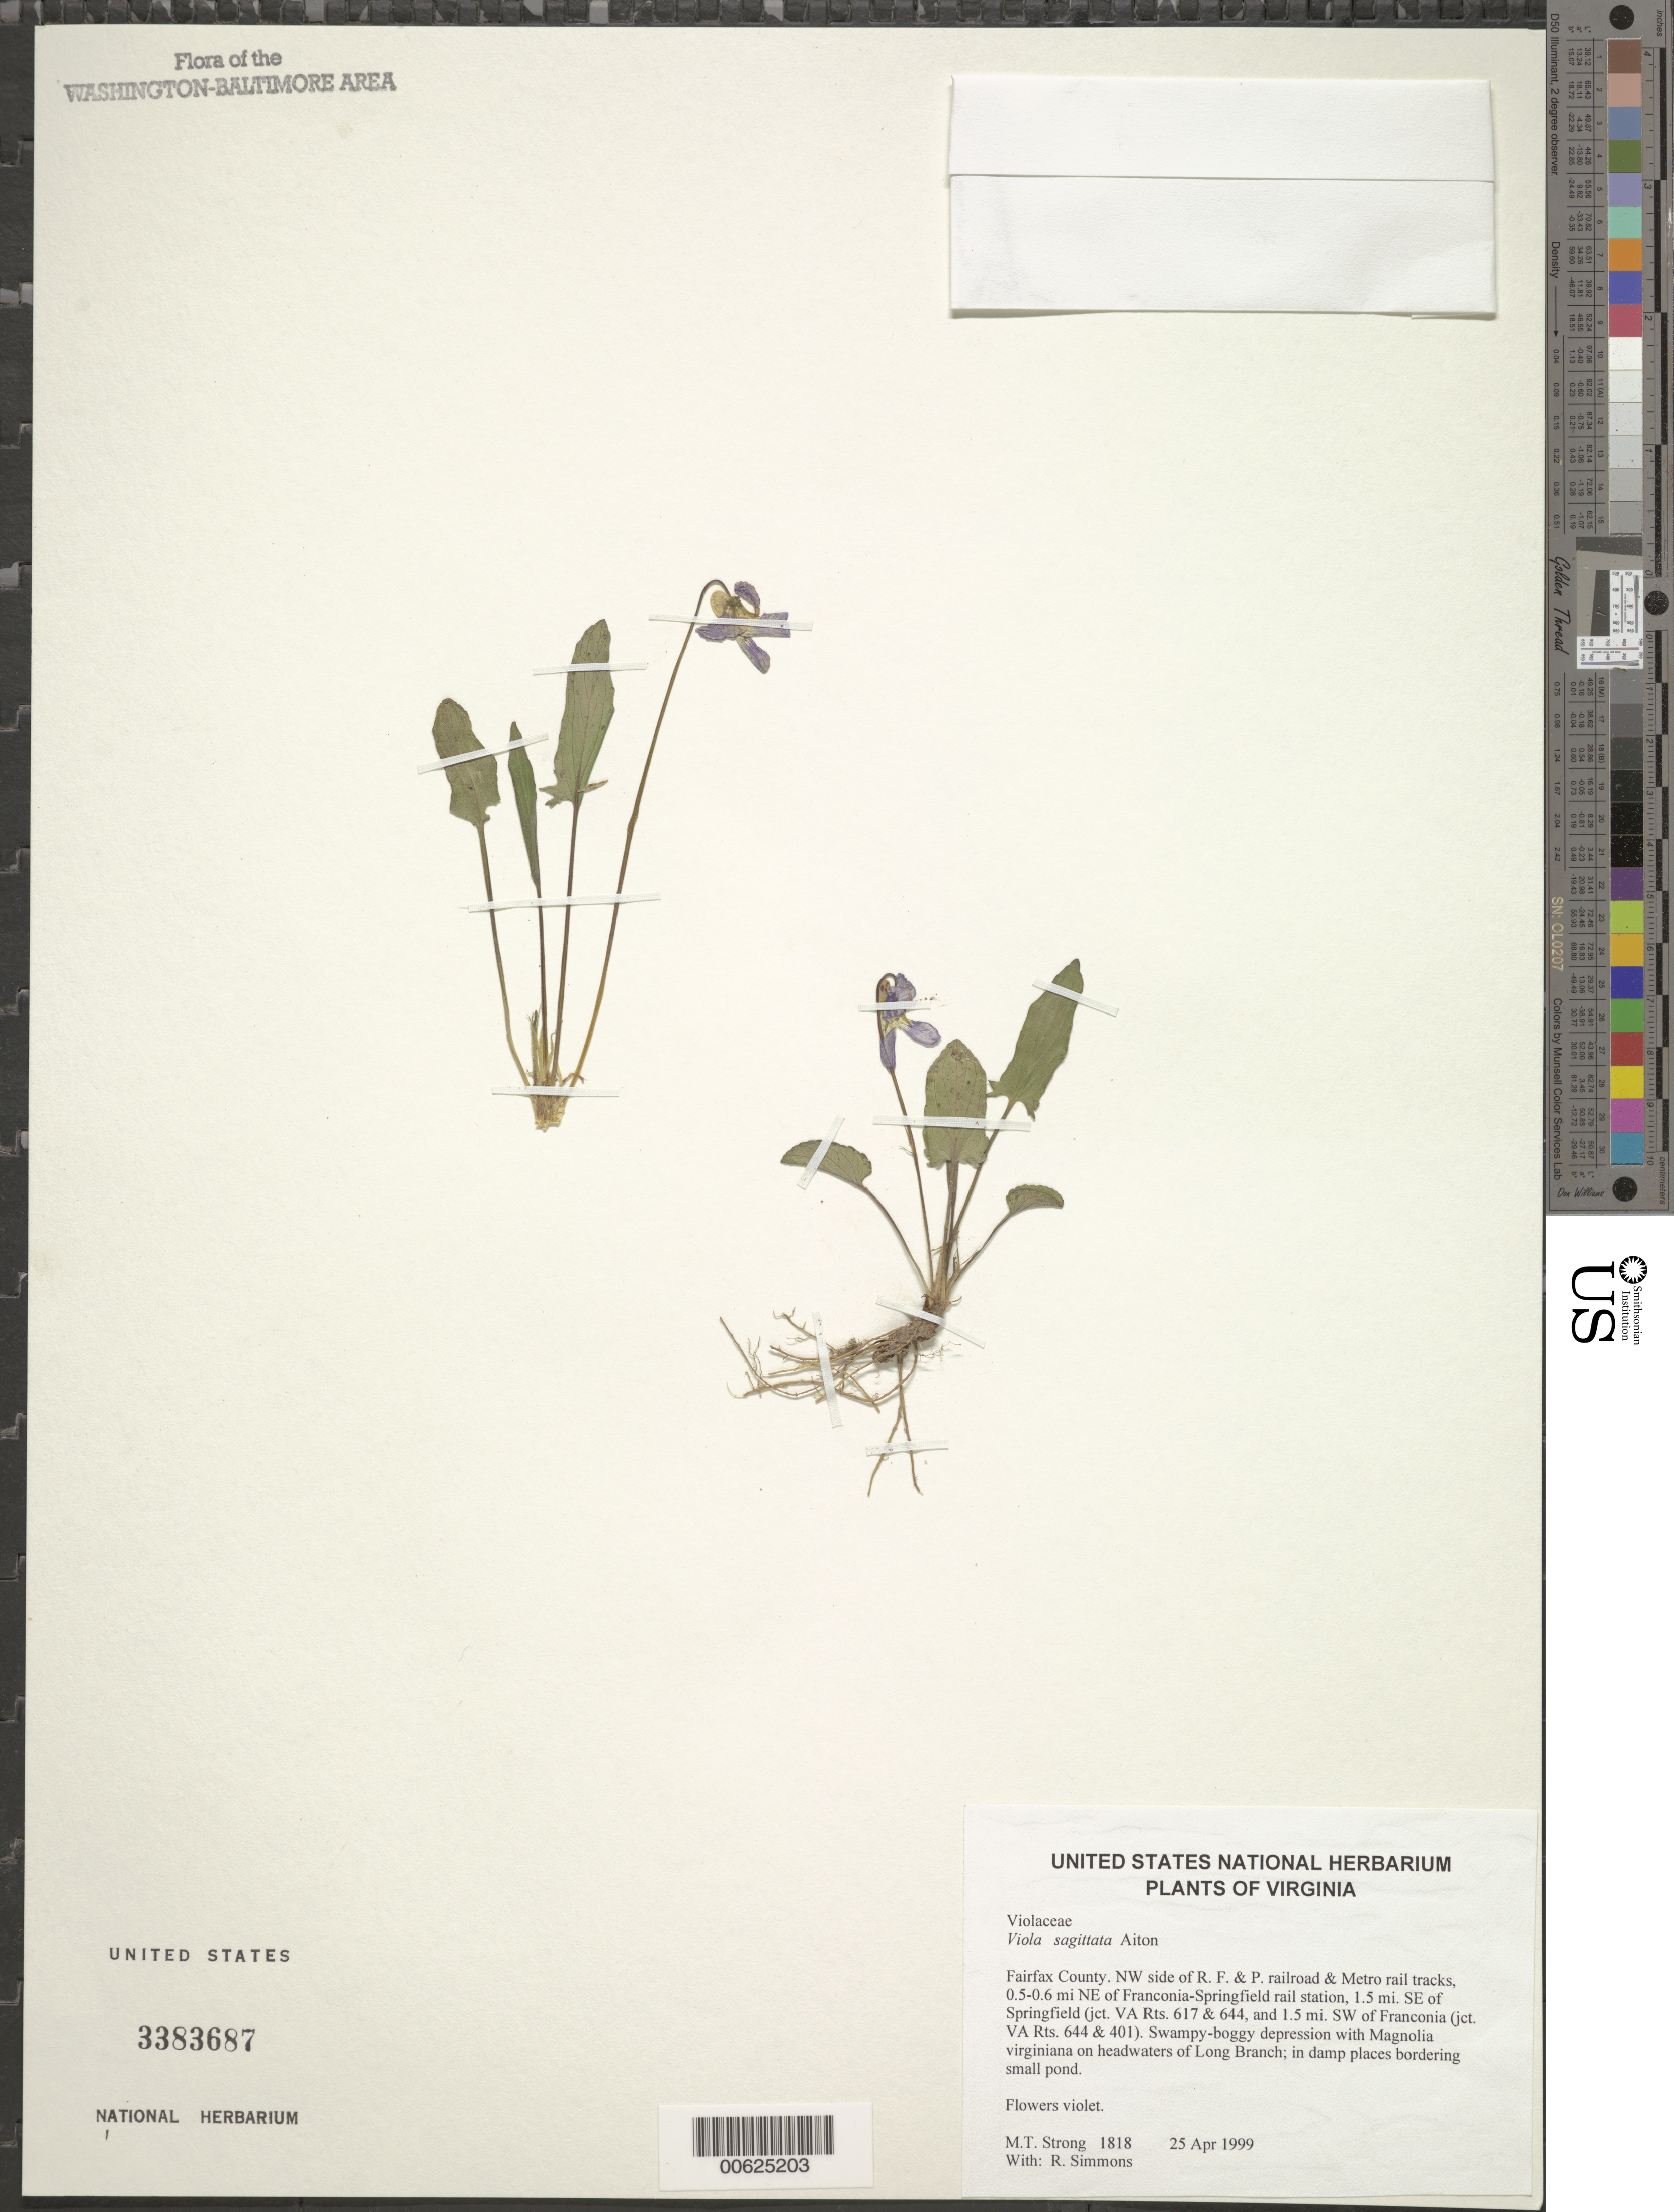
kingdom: Plantae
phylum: Tracheophyta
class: Magnoliopsida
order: Malpighiales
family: Violaceae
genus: Viola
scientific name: Viola sagittata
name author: Aiton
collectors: M. T. Strong & R. Simmons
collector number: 1818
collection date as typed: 25 Apr 1999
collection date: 1999-04-25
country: United States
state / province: Virginia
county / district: Fairfax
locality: NW side of R. F. & P. railroad & Metro rail tracks, 0.5-0.6 mi NE of Franconia-Springfield rail station, 1.5 mi. SE of Springfield (jct. VA Rts. 617 & 644, and 1.5 mi. SW of Franconia (jct. VA Rts. 644 & 401).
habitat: Swampy-boggy depression with Magnolia virginiana on headwaters of Long Branch; in damp places bordering small pond.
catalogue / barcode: US 3383687